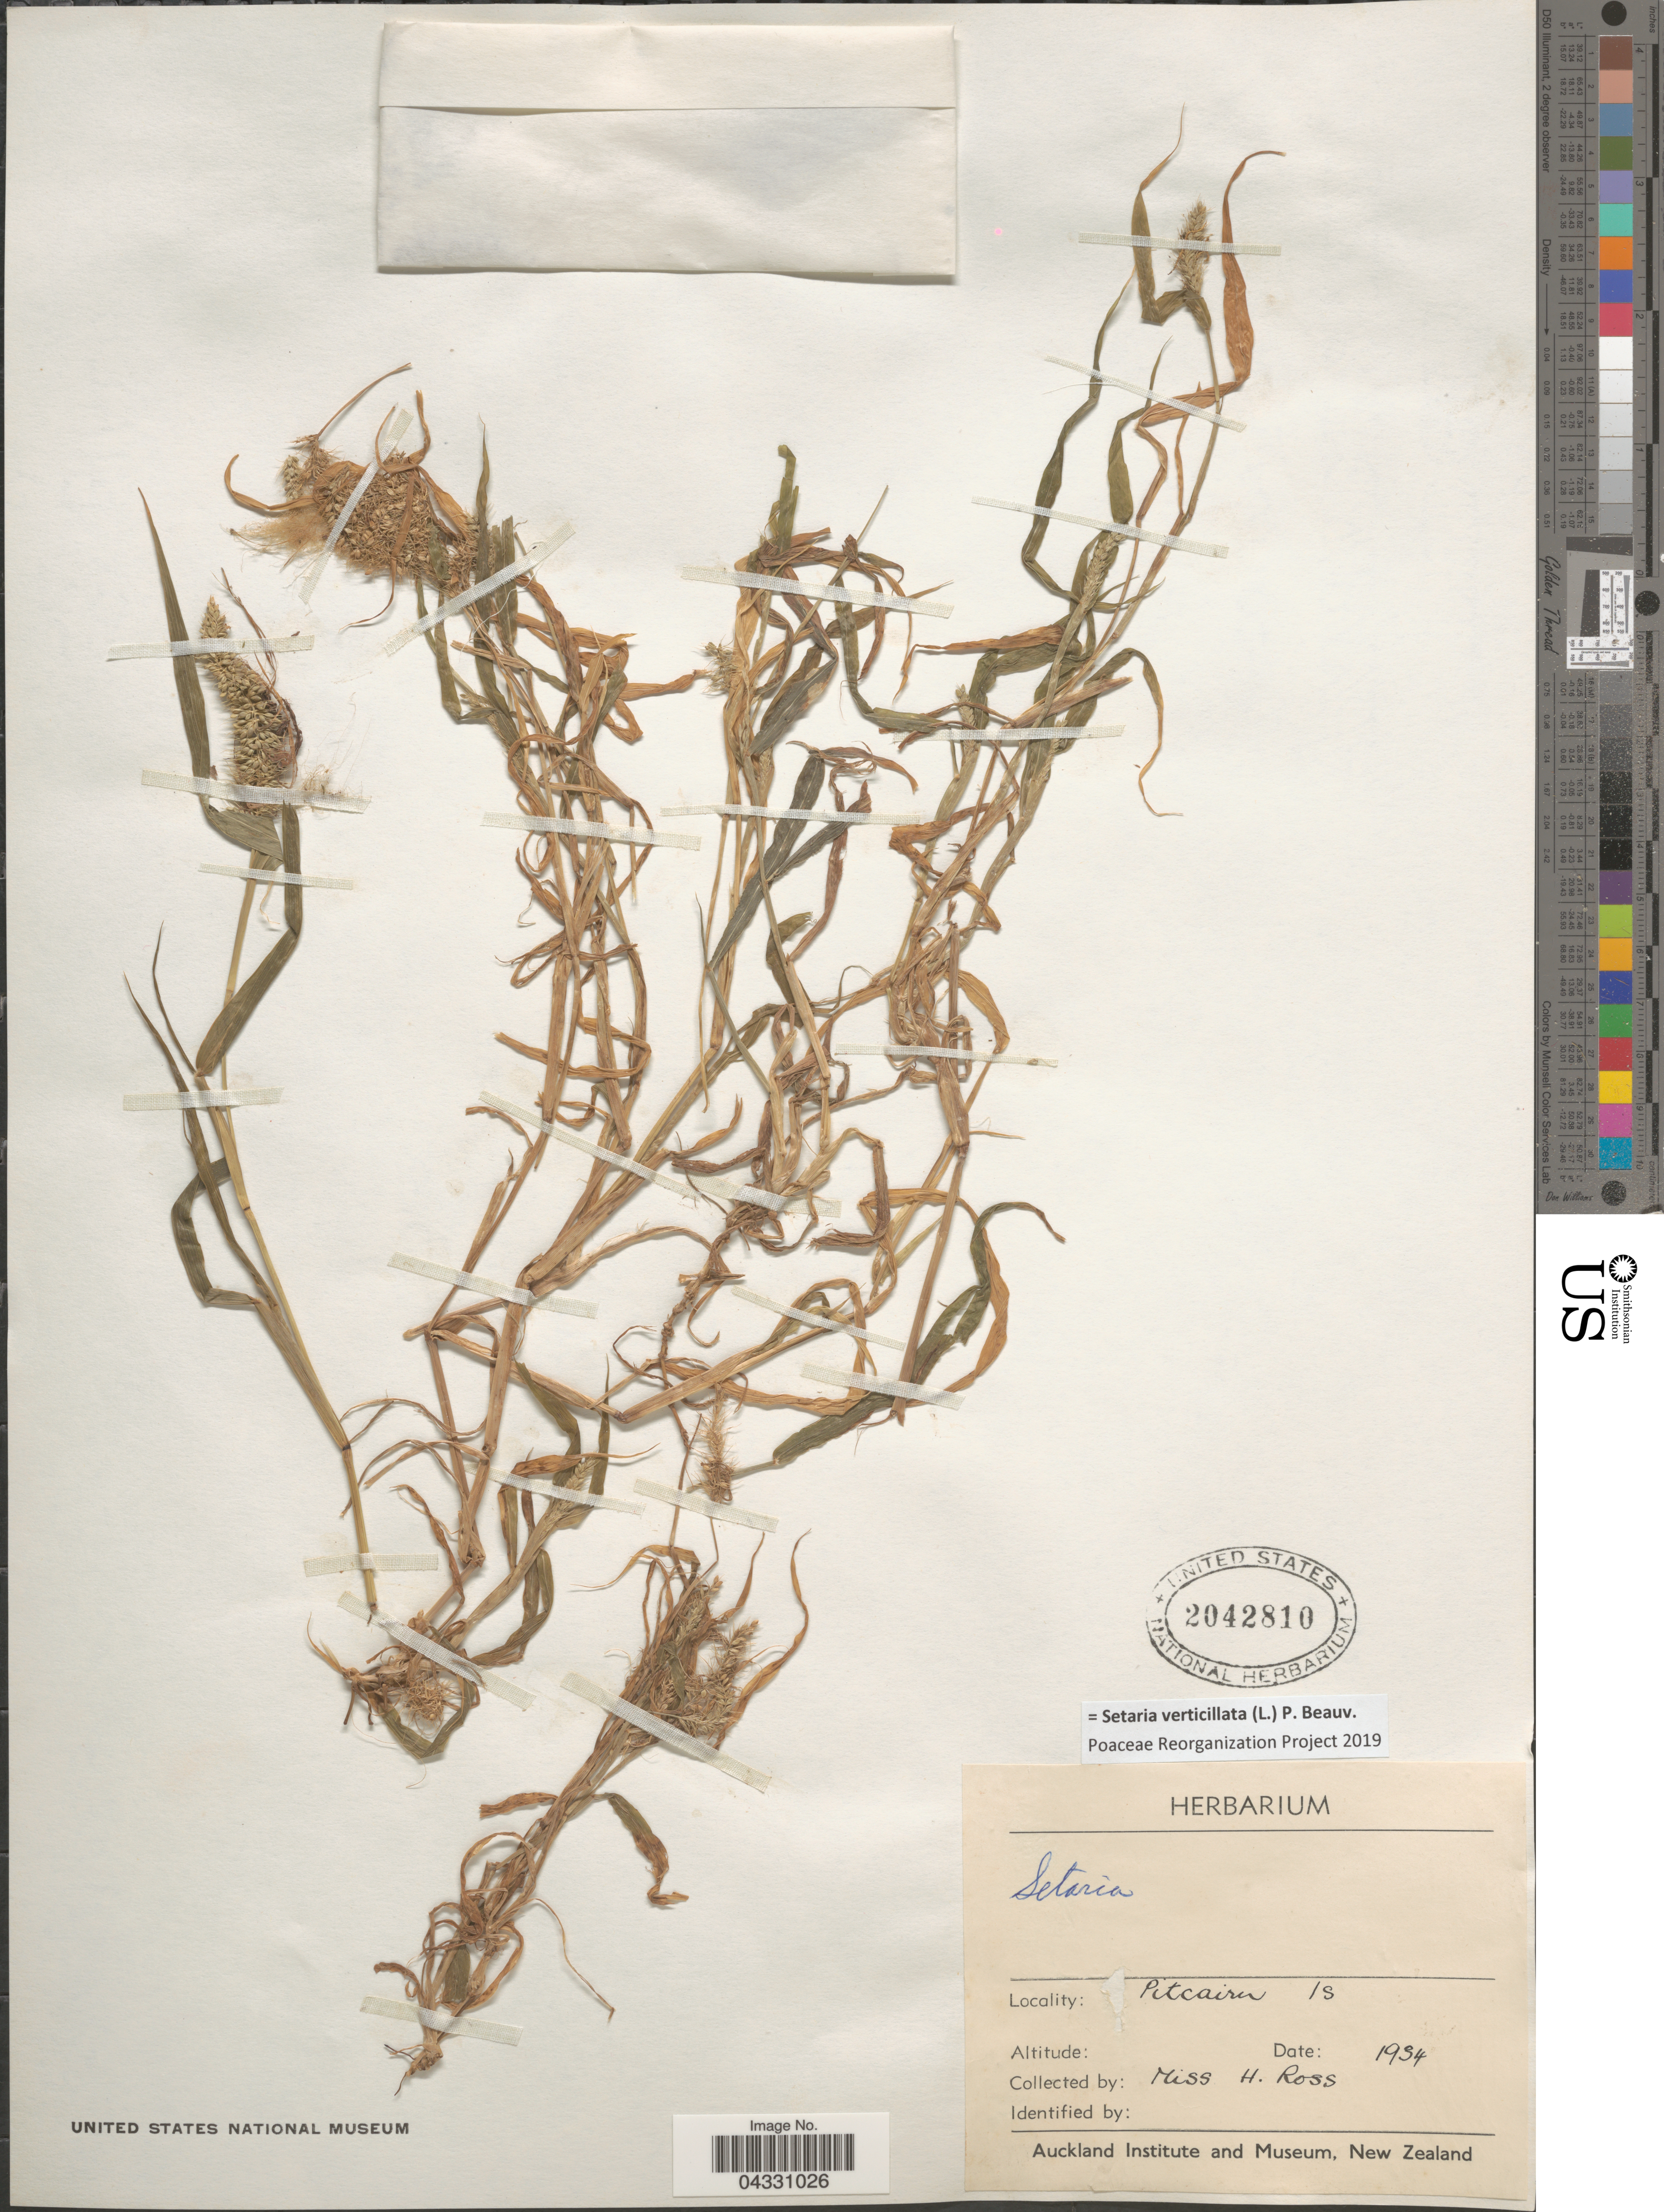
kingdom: Plantae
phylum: Tracheophyta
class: Liliopsida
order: Poales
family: Poaceae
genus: Setaria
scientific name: Setaria adhaerens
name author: (Forssk.) Chiov.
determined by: Wagner, W. L., (BOT), Smithsonian Institution - National Museum of Natural History (UNITED STATES)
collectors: H. Ross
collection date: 1934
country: Pitcairn Islands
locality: Pitcairn Is.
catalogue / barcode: US 2042810